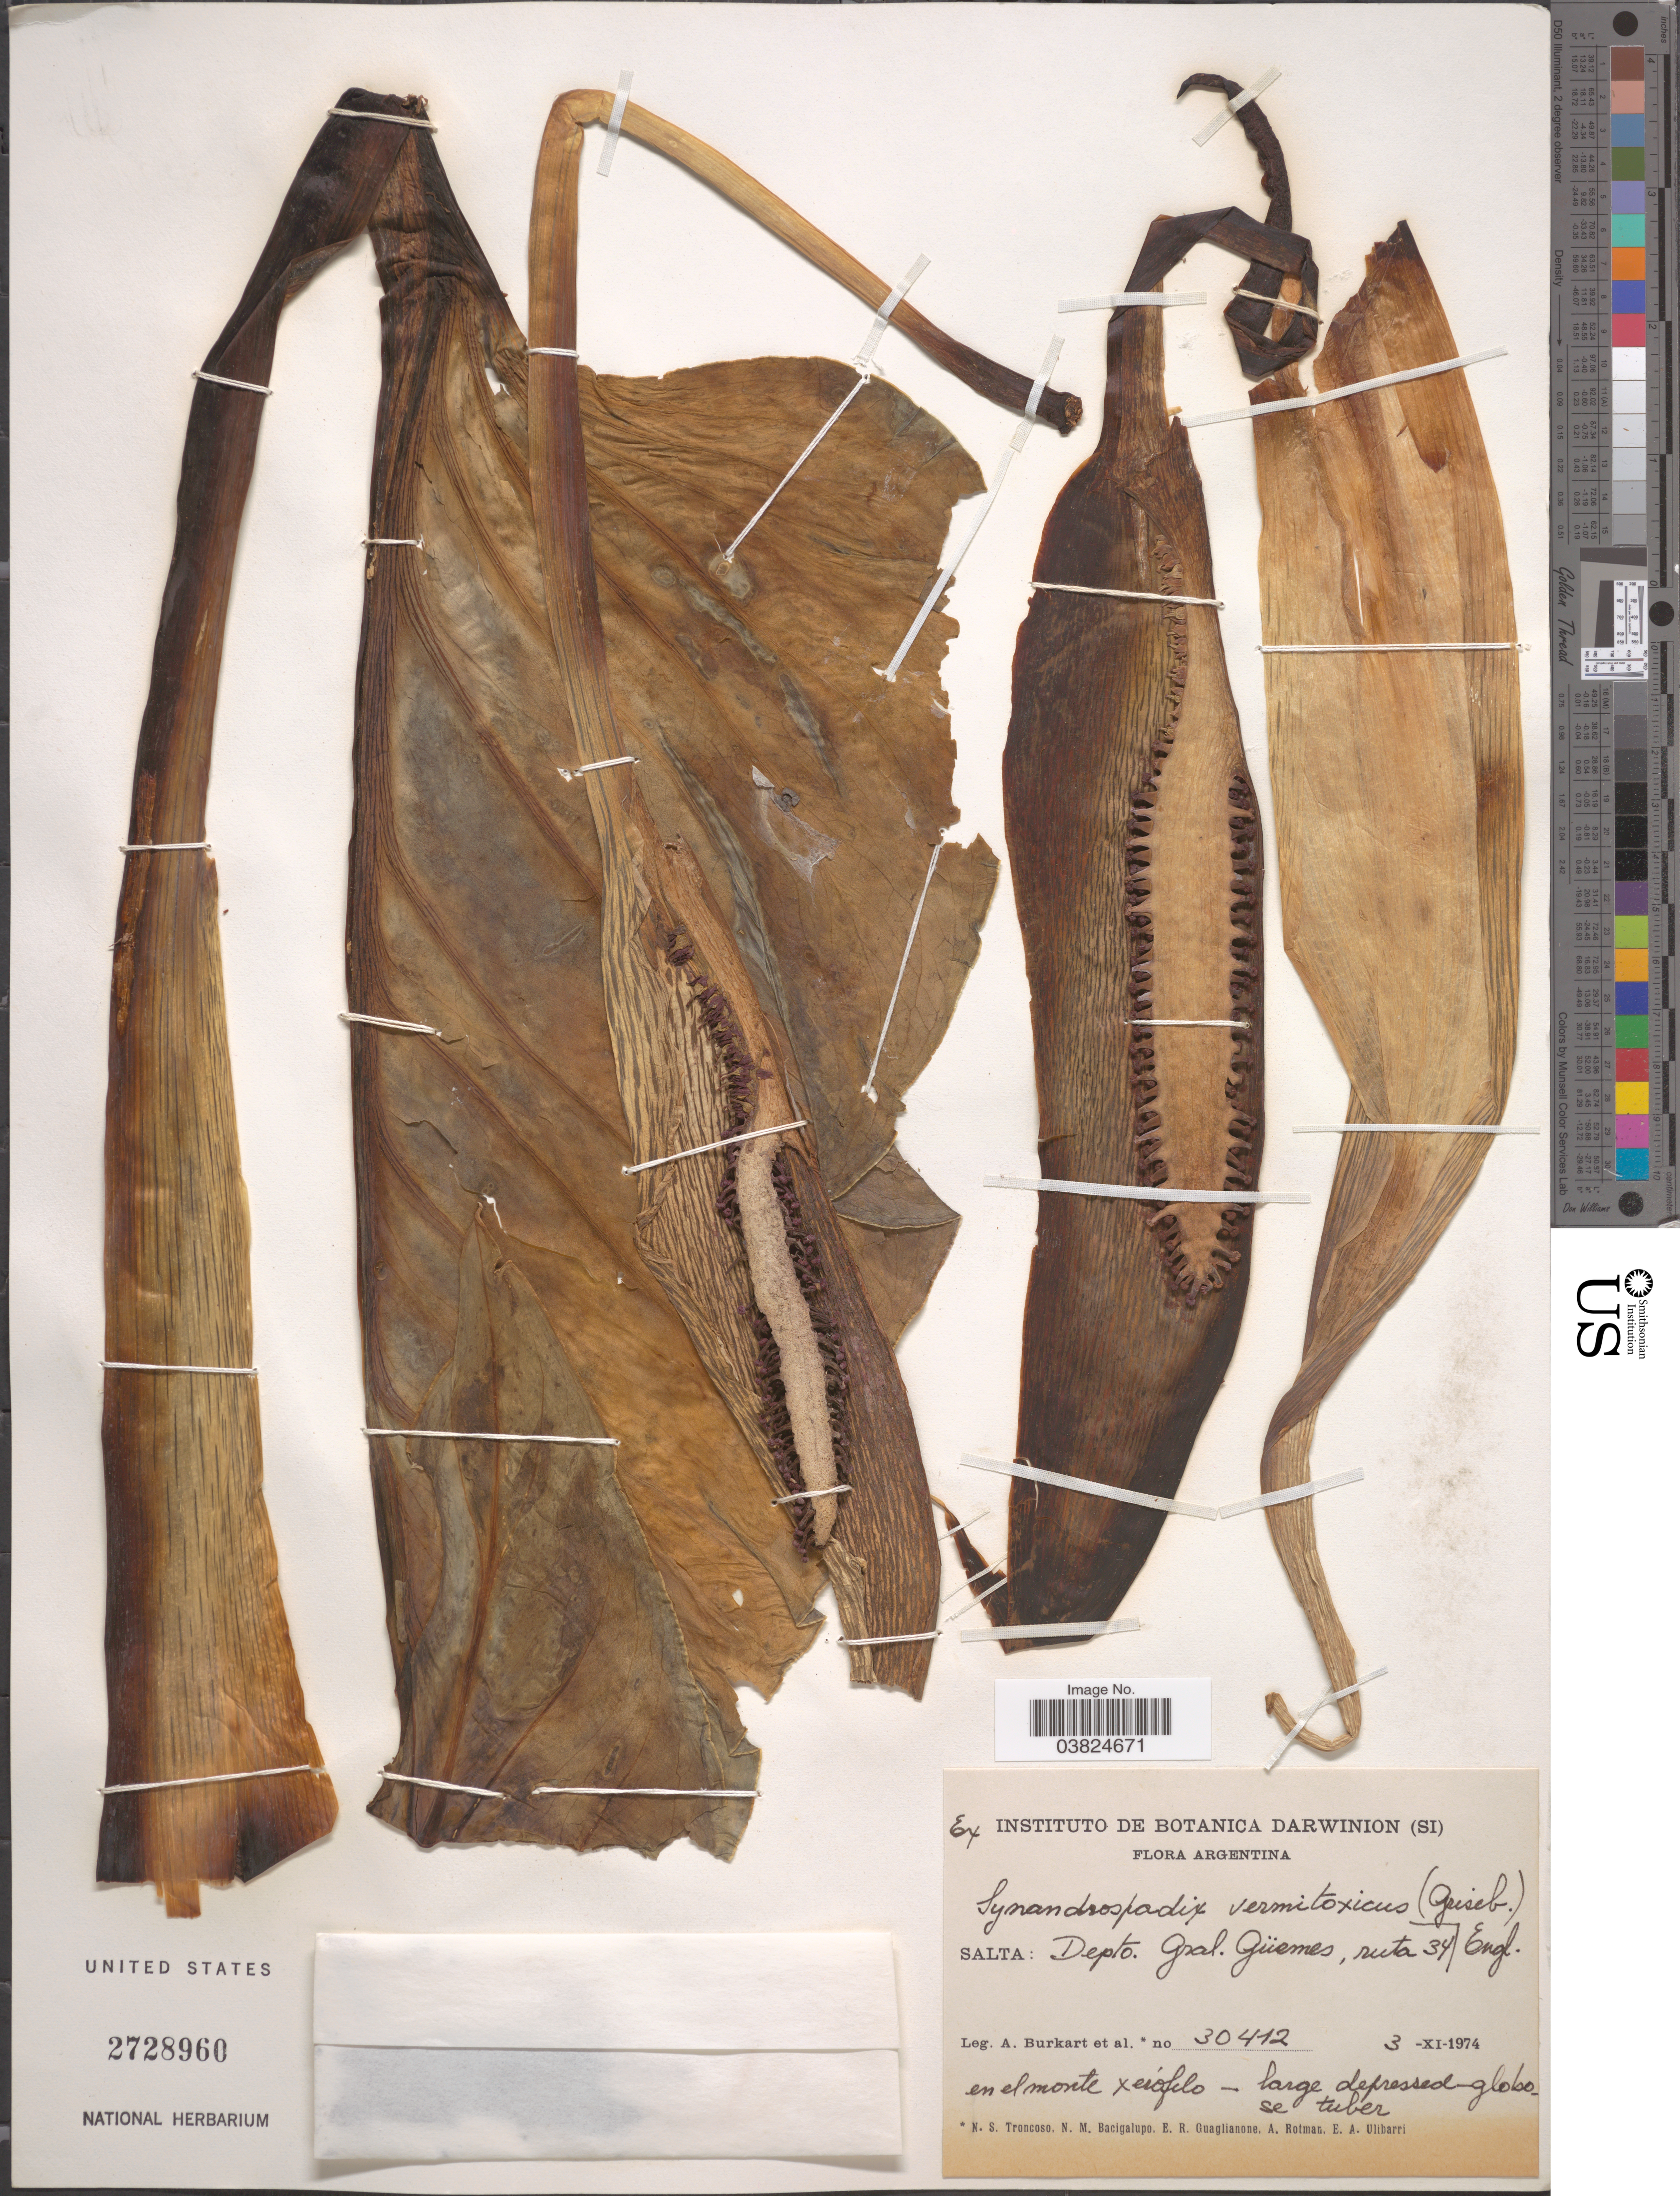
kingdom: Plantae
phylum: Tracheophyta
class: Liliopsida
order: Alismatales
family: Araceae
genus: Synandrospadix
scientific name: Synandrospadix vermitoxicus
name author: (Griseb.) Engl.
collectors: A. E. Burkart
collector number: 30412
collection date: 1974-11-03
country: Argentina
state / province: Salta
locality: Depto. Gral. Güemes, ruta 34.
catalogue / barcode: US 2728960